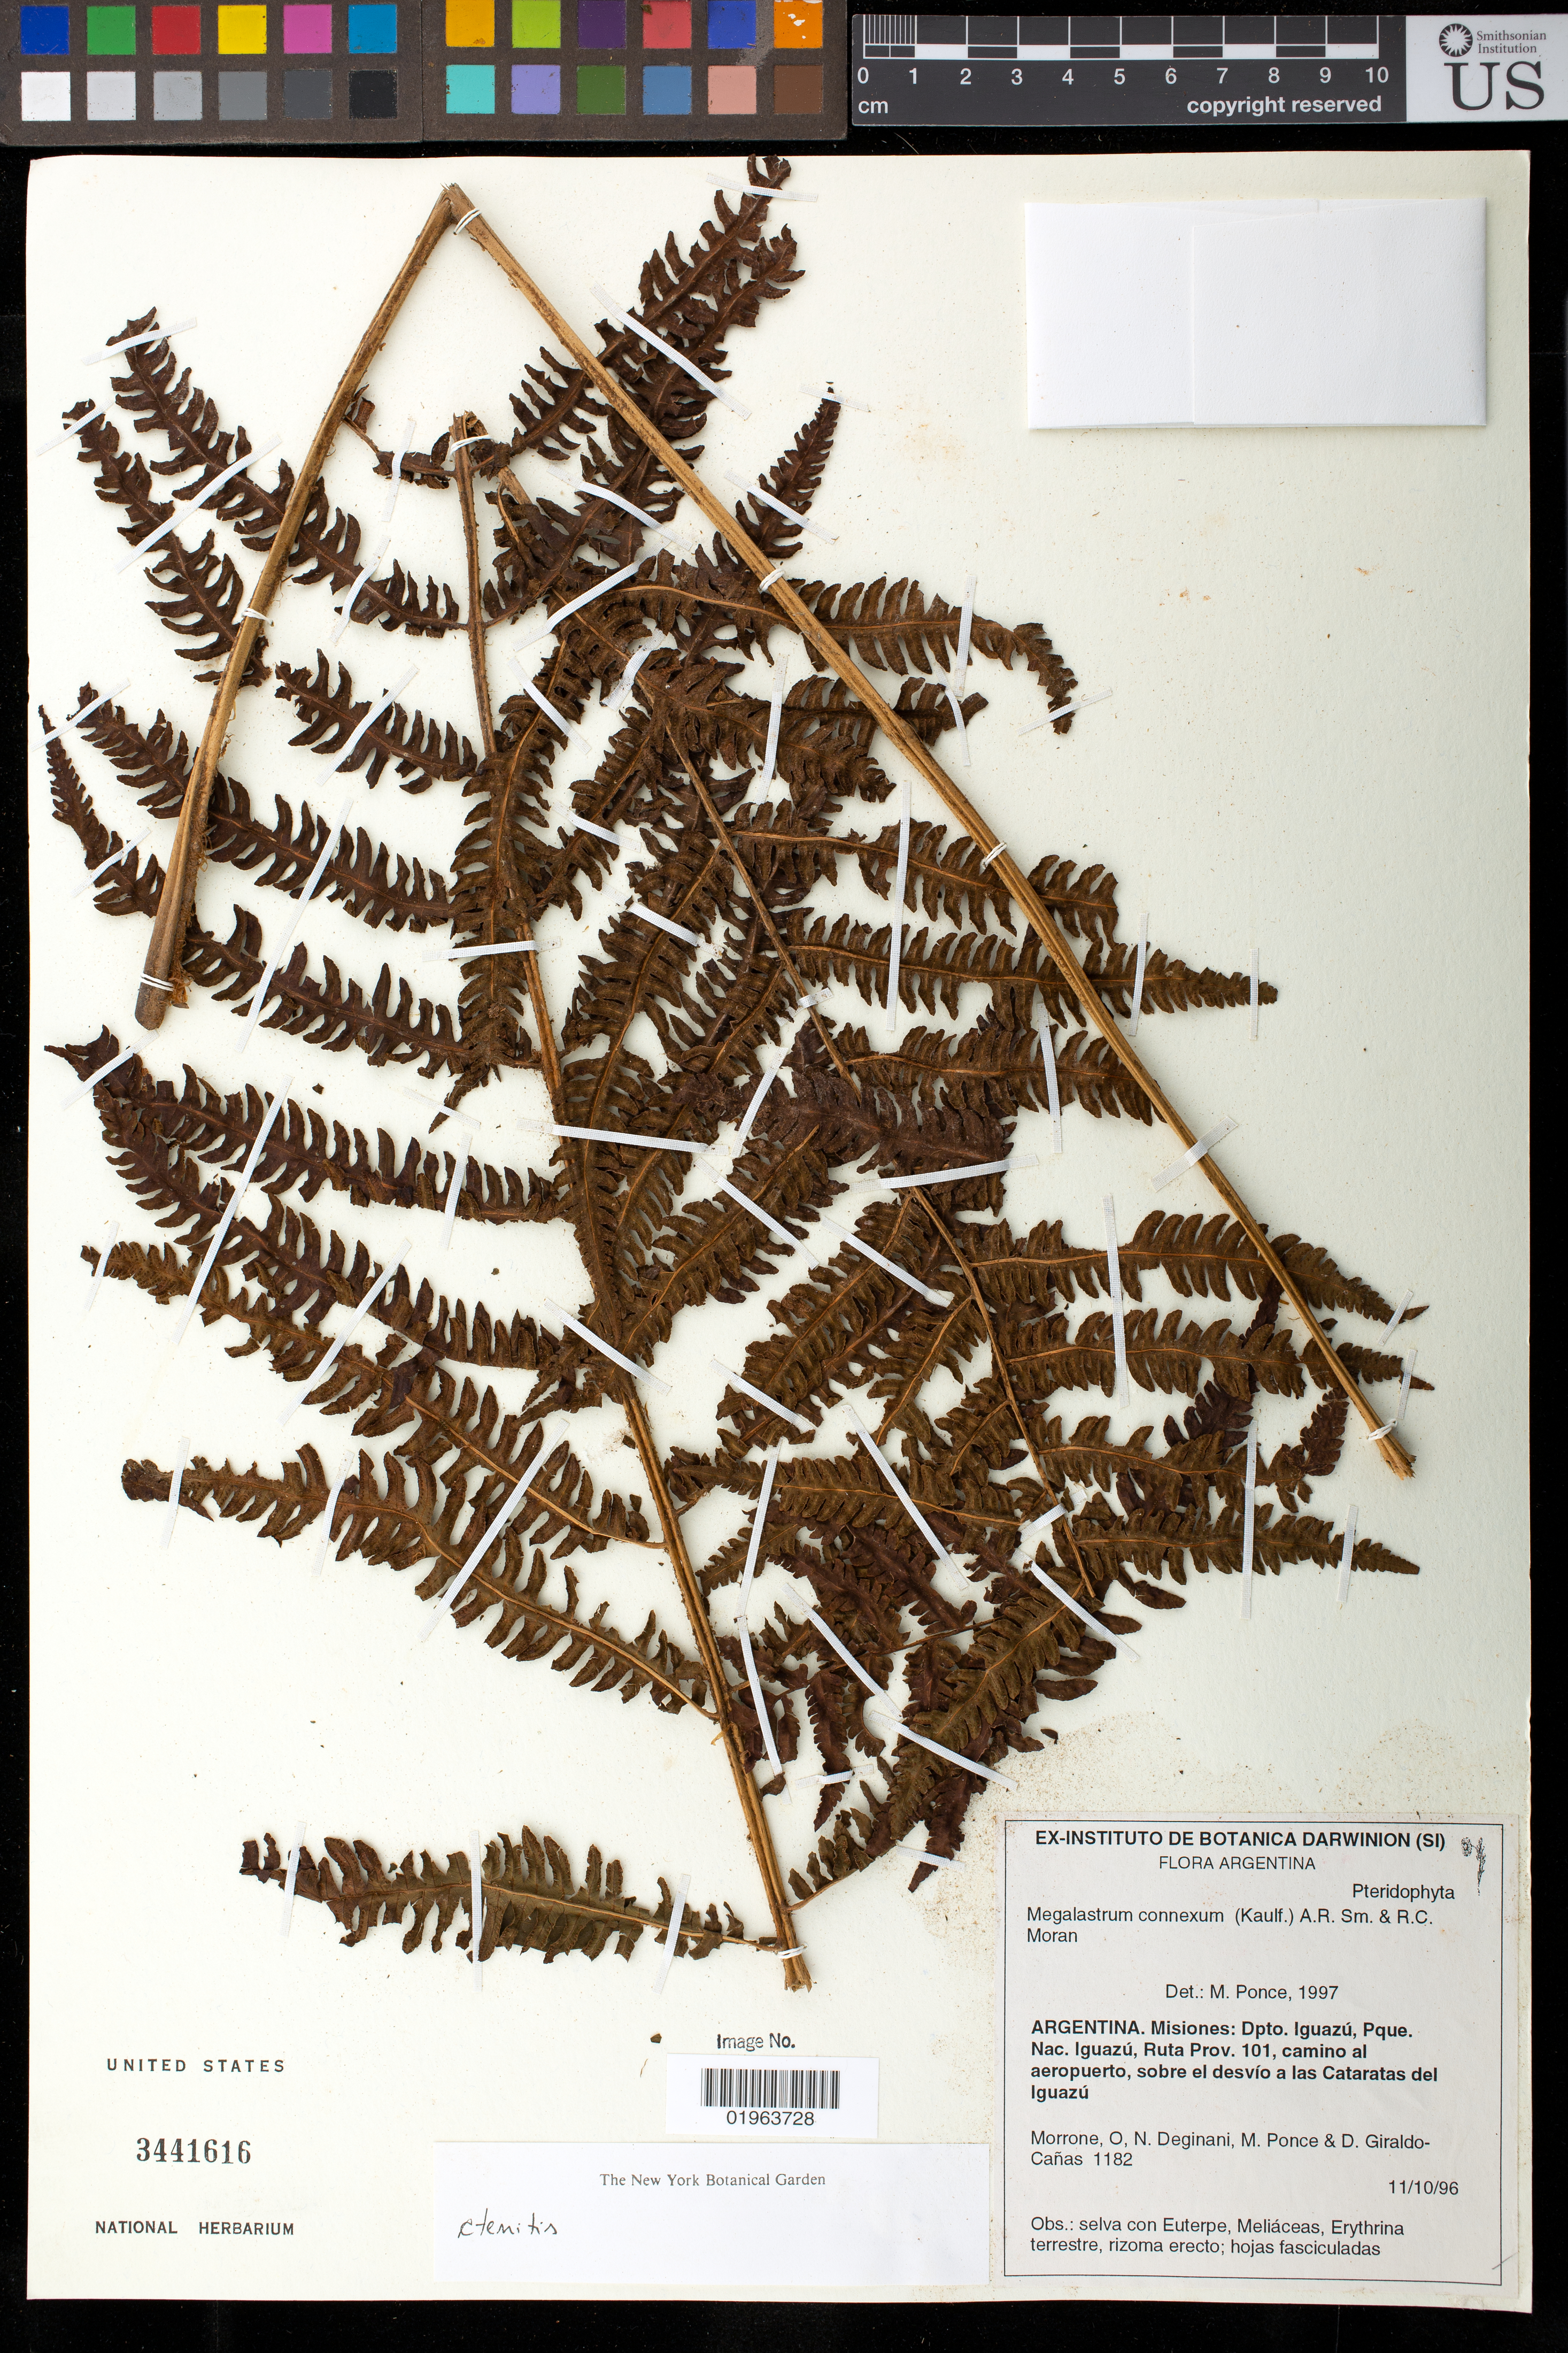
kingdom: Plantae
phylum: Tracheophyta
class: Polypodiopsida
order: Polypodiales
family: Dryopteridaceae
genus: Megalastrum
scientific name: Megalastrum connexum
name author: (Kaulf.) A.R. Sm. & R.C. Moran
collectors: O. N. Morrone, N. Deginani, M. Ponce & D. A. Giraldo-Cañas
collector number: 1182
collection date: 1996-10-10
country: Argentina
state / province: Misiones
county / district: Iguazú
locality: Pque. Nac. Iguazú, Ruta Prov. 101, camino al aeropuerto, sobre el desvio a las Cataratas del Iguazú.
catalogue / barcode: US 3441616